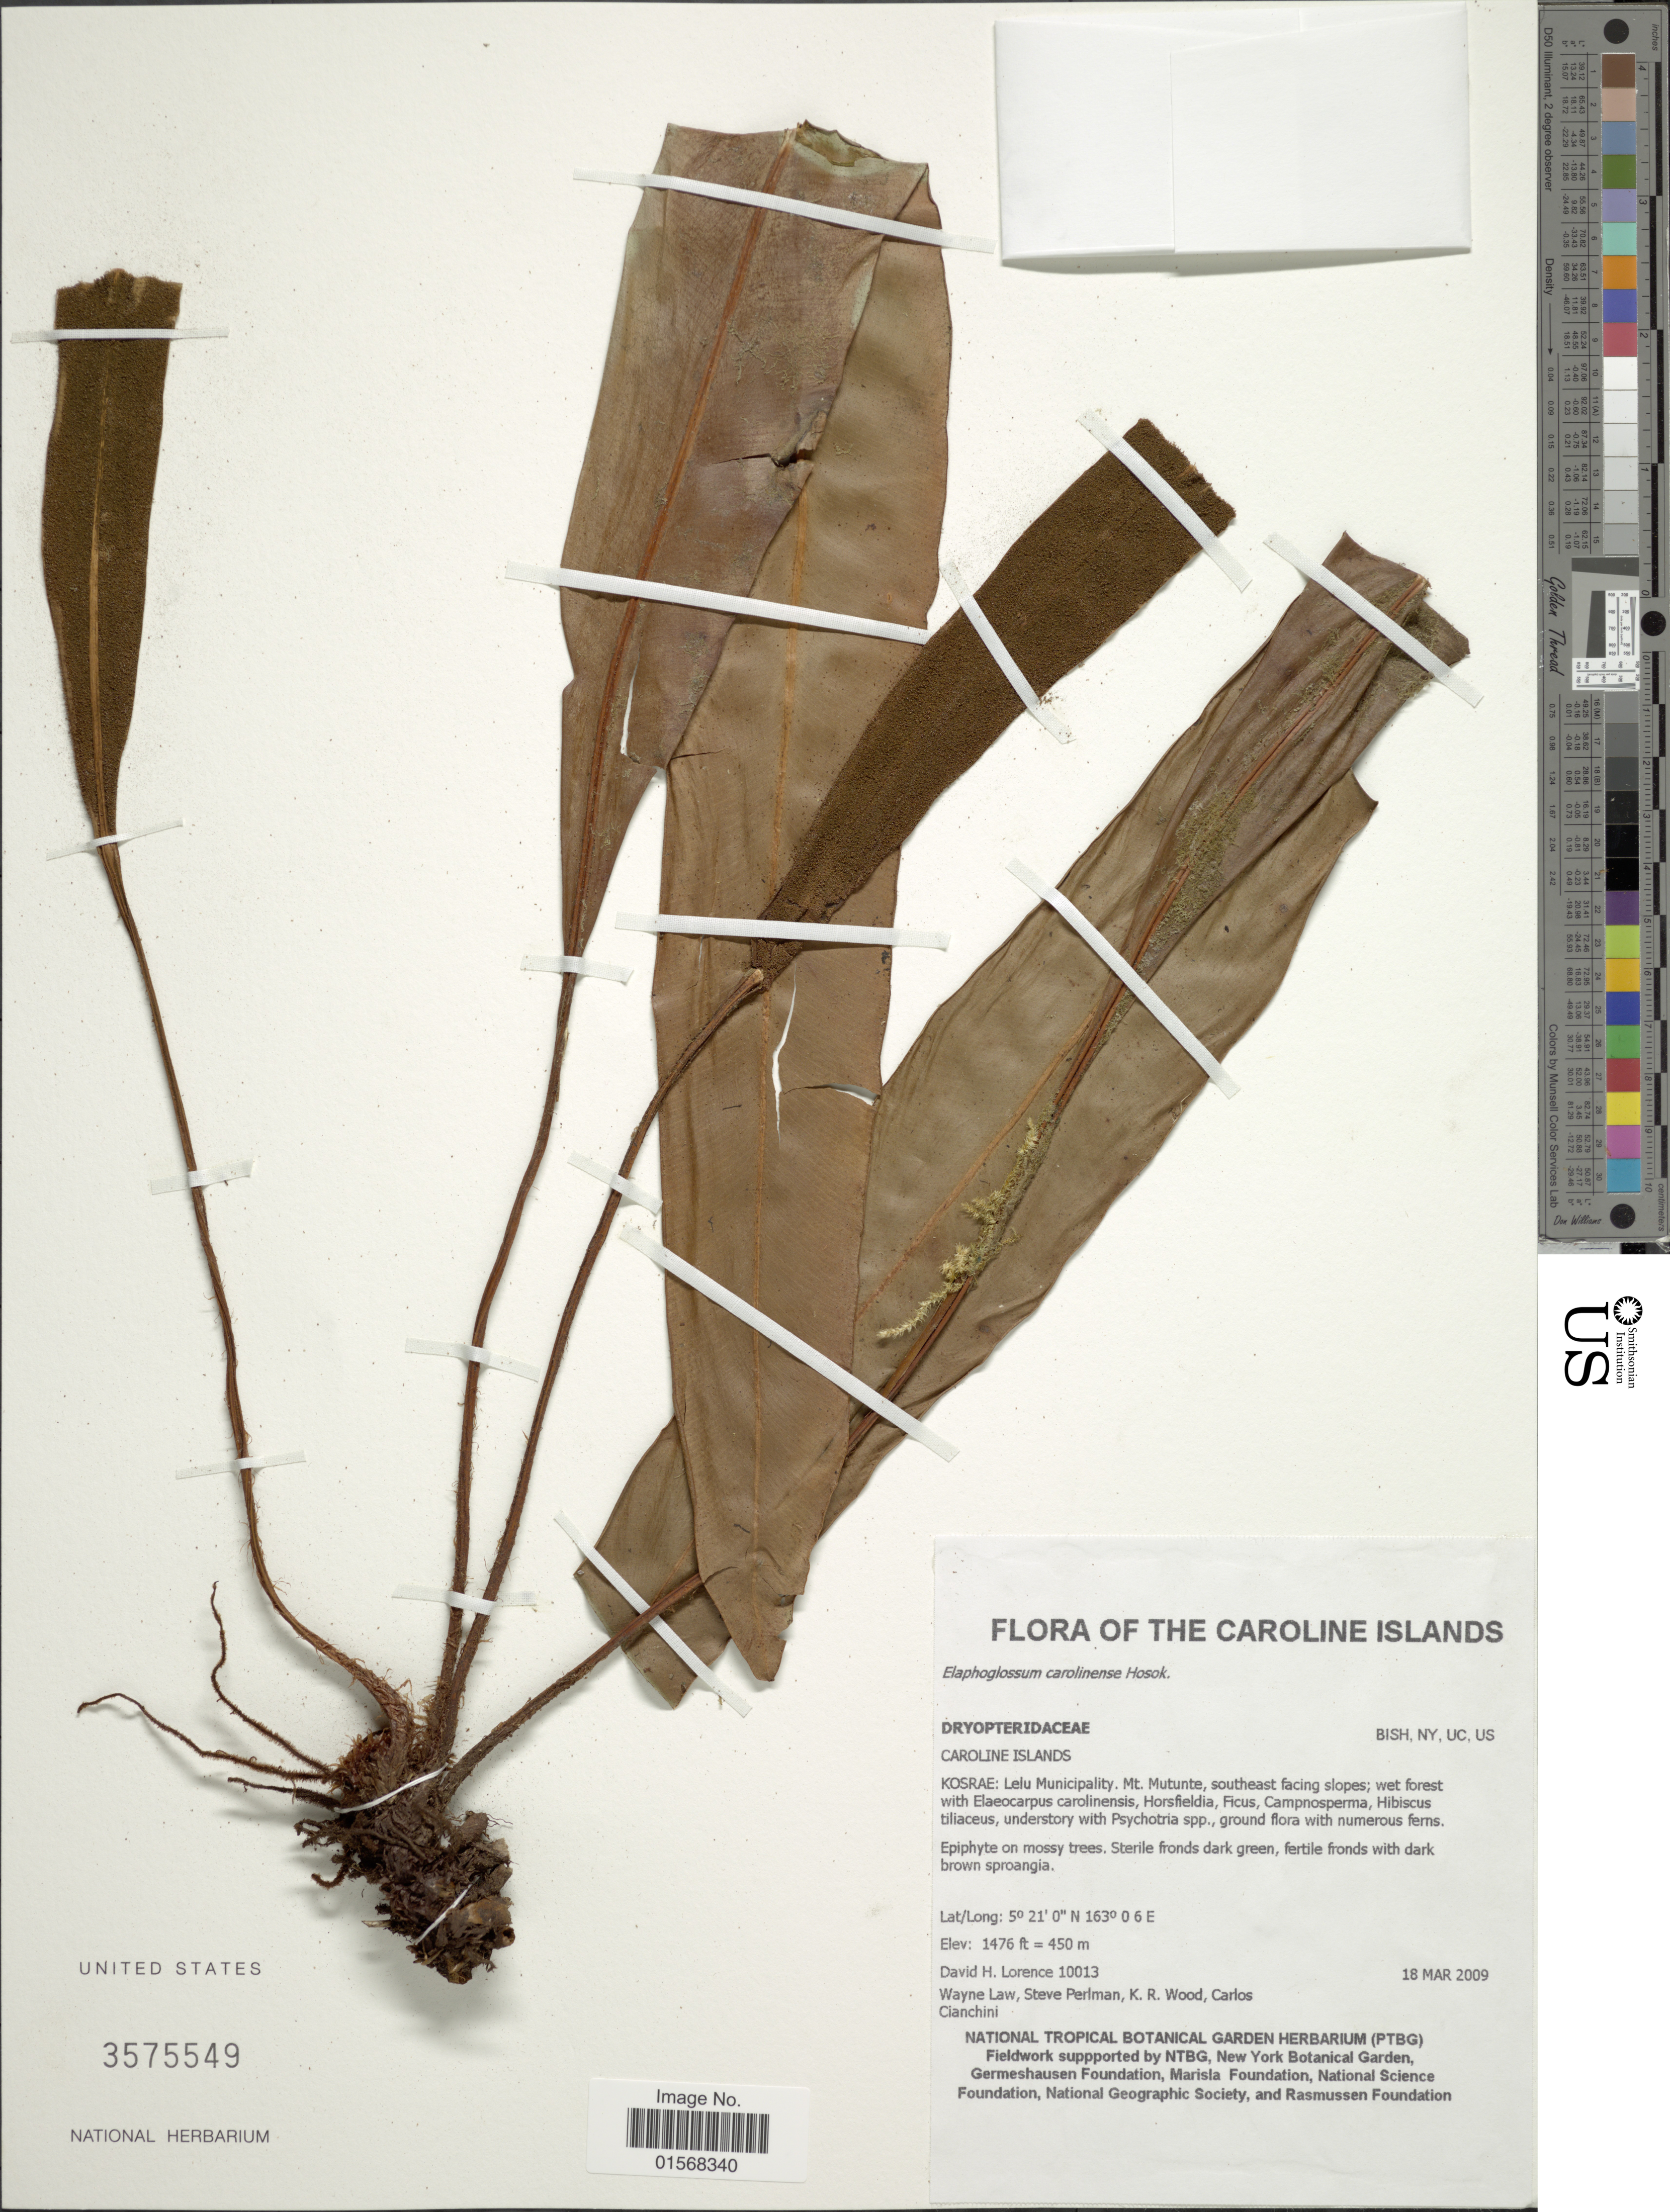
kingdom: Plantae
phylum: Tracheophyta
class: Polypodiopsida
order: Polypodiales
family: Dryopteridaceae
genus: Elaphoglossum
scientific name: Elaphoglossum carolinense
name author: Hosok.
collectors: D. Lorence, W. Law, S. Perlman, K. R. Wood & C. Cianchini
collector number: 10013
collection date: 2009-03-18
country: Micronesia, Federated States of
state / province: Kosrae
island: Lelu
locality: Caroline Islands, Kosrae: Lelu Municipality, Mt. Mutunte, southeast facing slopes; wet forest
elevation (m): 450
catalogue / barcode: US 3575549